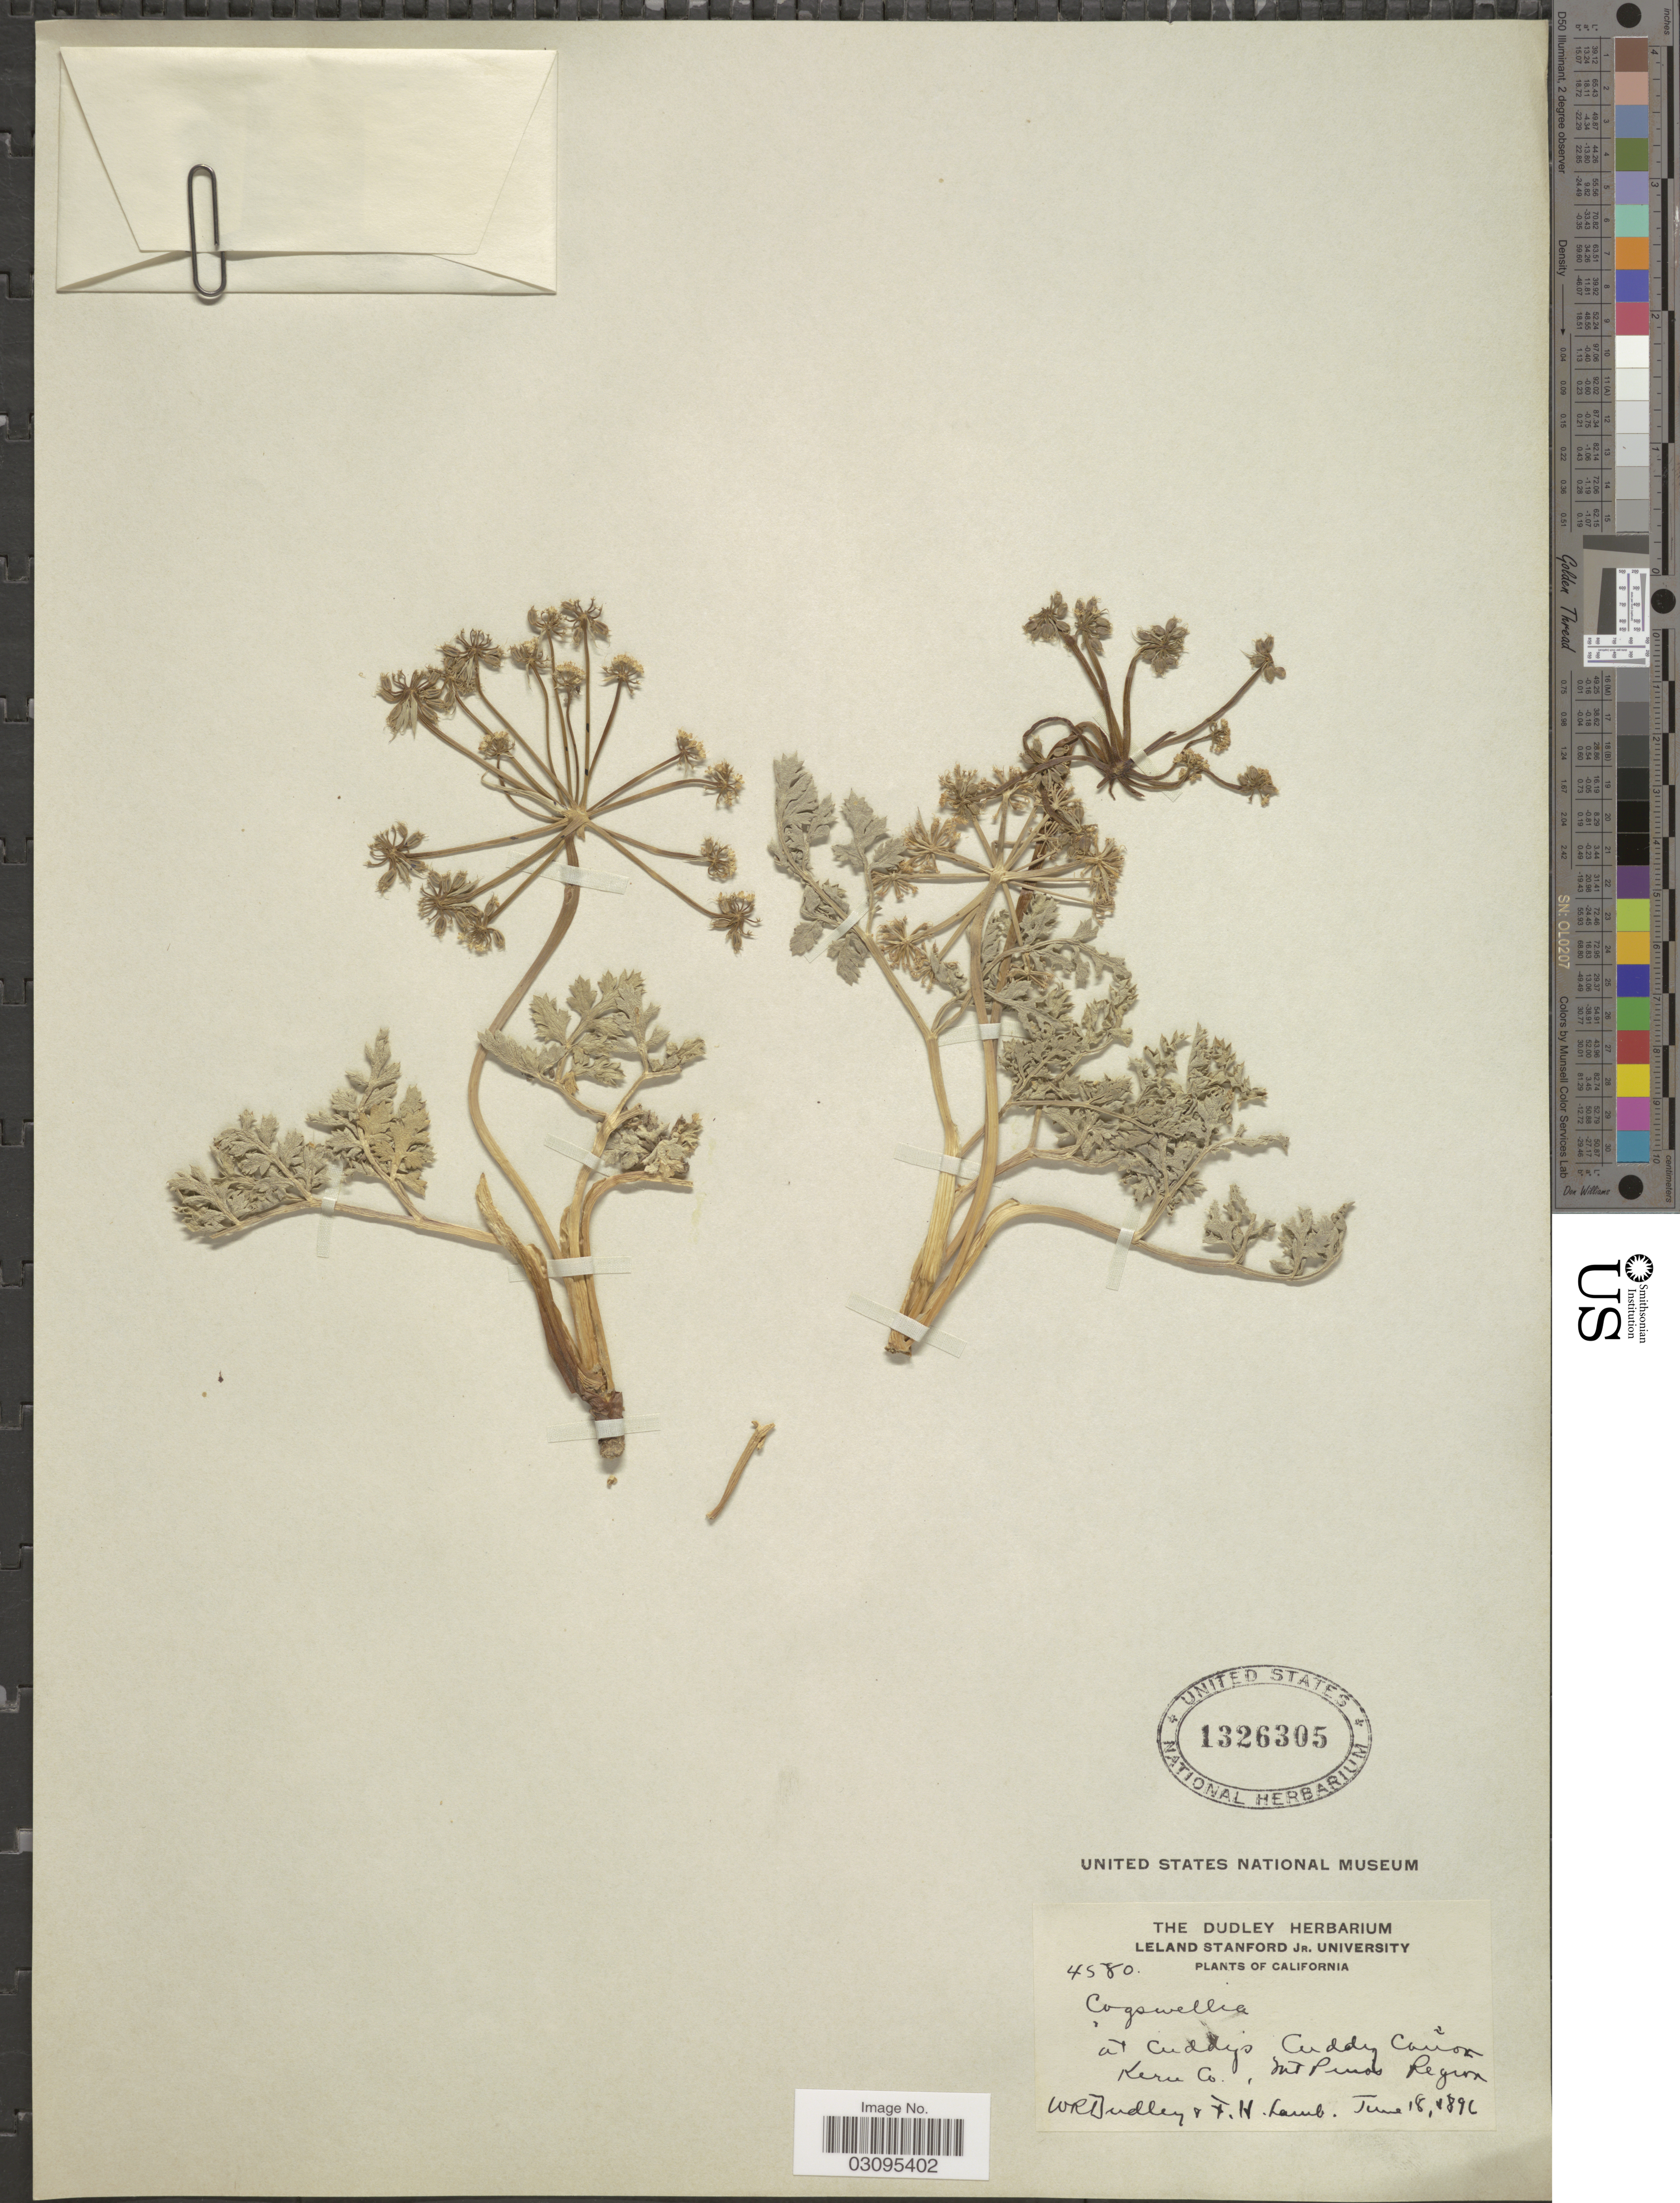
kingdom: Plantae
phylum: Tracheophyta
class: Magnoliopsida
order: Apiales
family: Apiaceae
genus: Cogswellia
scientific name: Cogswellia sp.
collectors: W. Dudley & F. H. Lamb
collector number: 4580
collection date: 1896-06-18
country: United States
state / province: California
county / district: Kern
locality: At Cuddys, Cuddy Cañon, Kern Co., Mt. Pinos Region.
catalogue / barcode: US 1326305